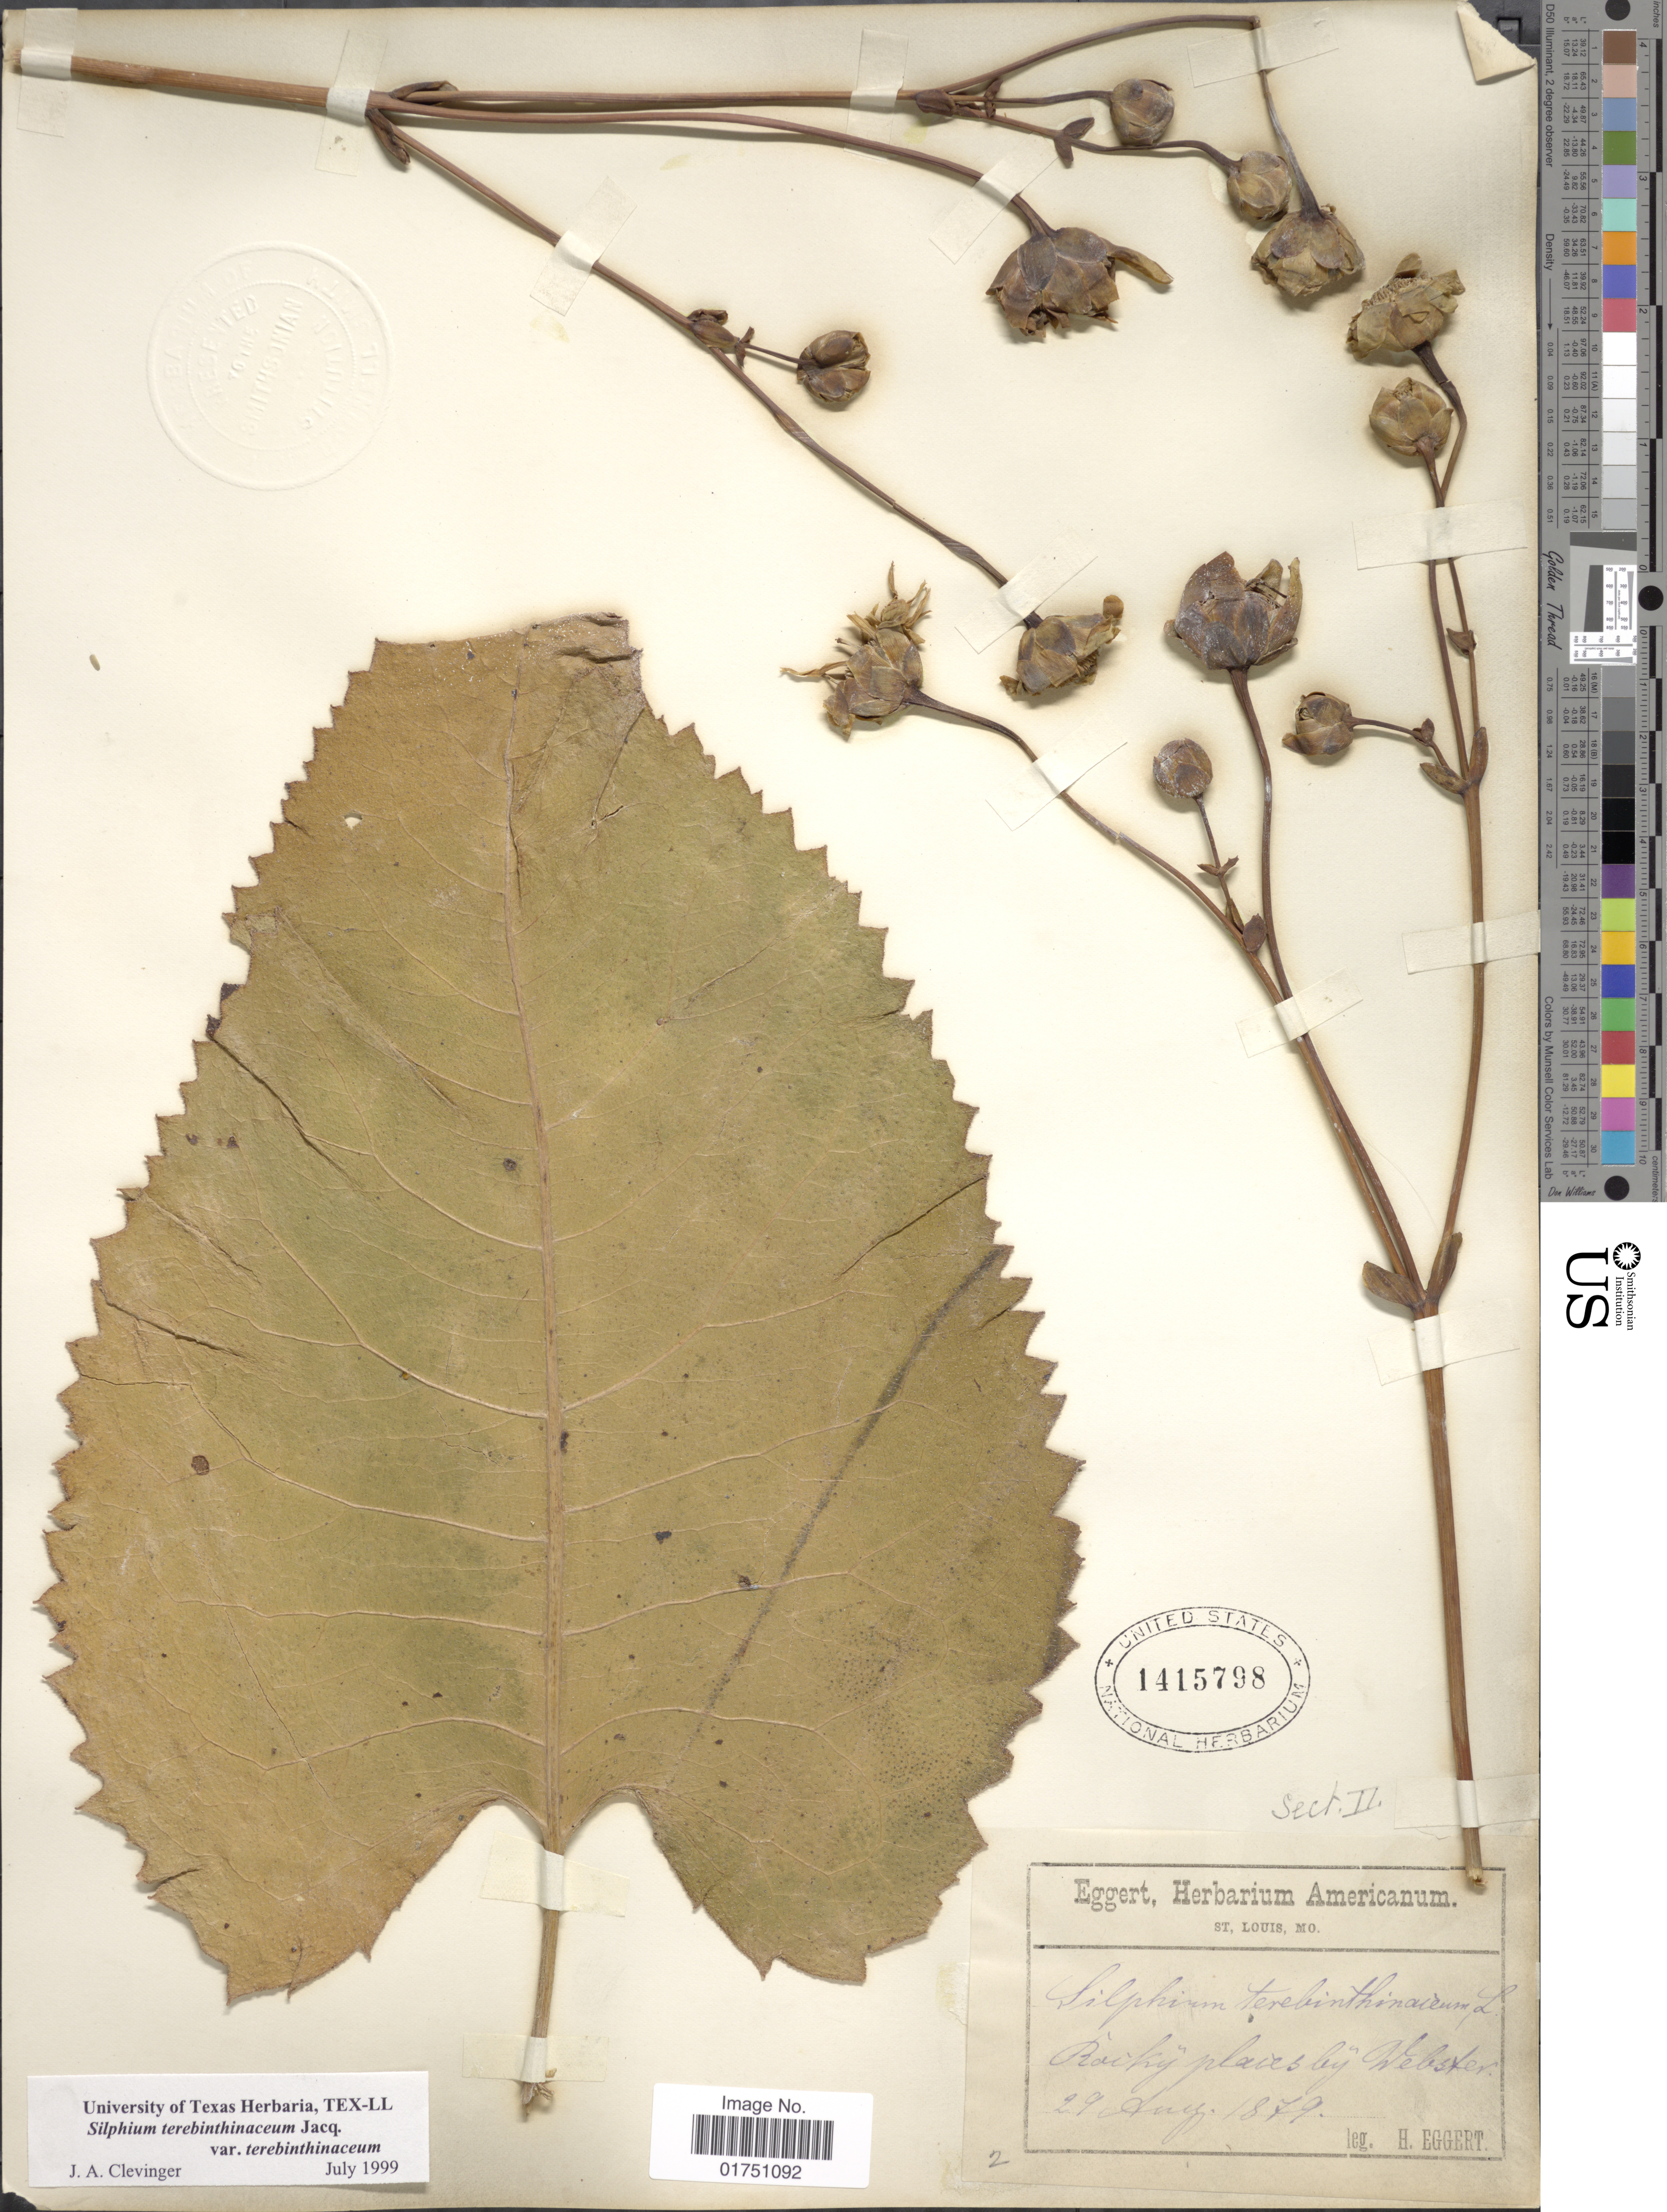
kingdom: Plantae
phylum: Tracheophyta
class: Magnoliopsida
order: Asterales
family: Asteraceae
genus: Silphium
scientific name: Silphium terebinthinaceum var. terebinthinaceum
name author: Jacq.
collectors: H. Eggert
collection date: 1879-08-29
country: United States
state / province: Missouri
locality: Rocky places by Webster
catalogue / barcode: US 1415798